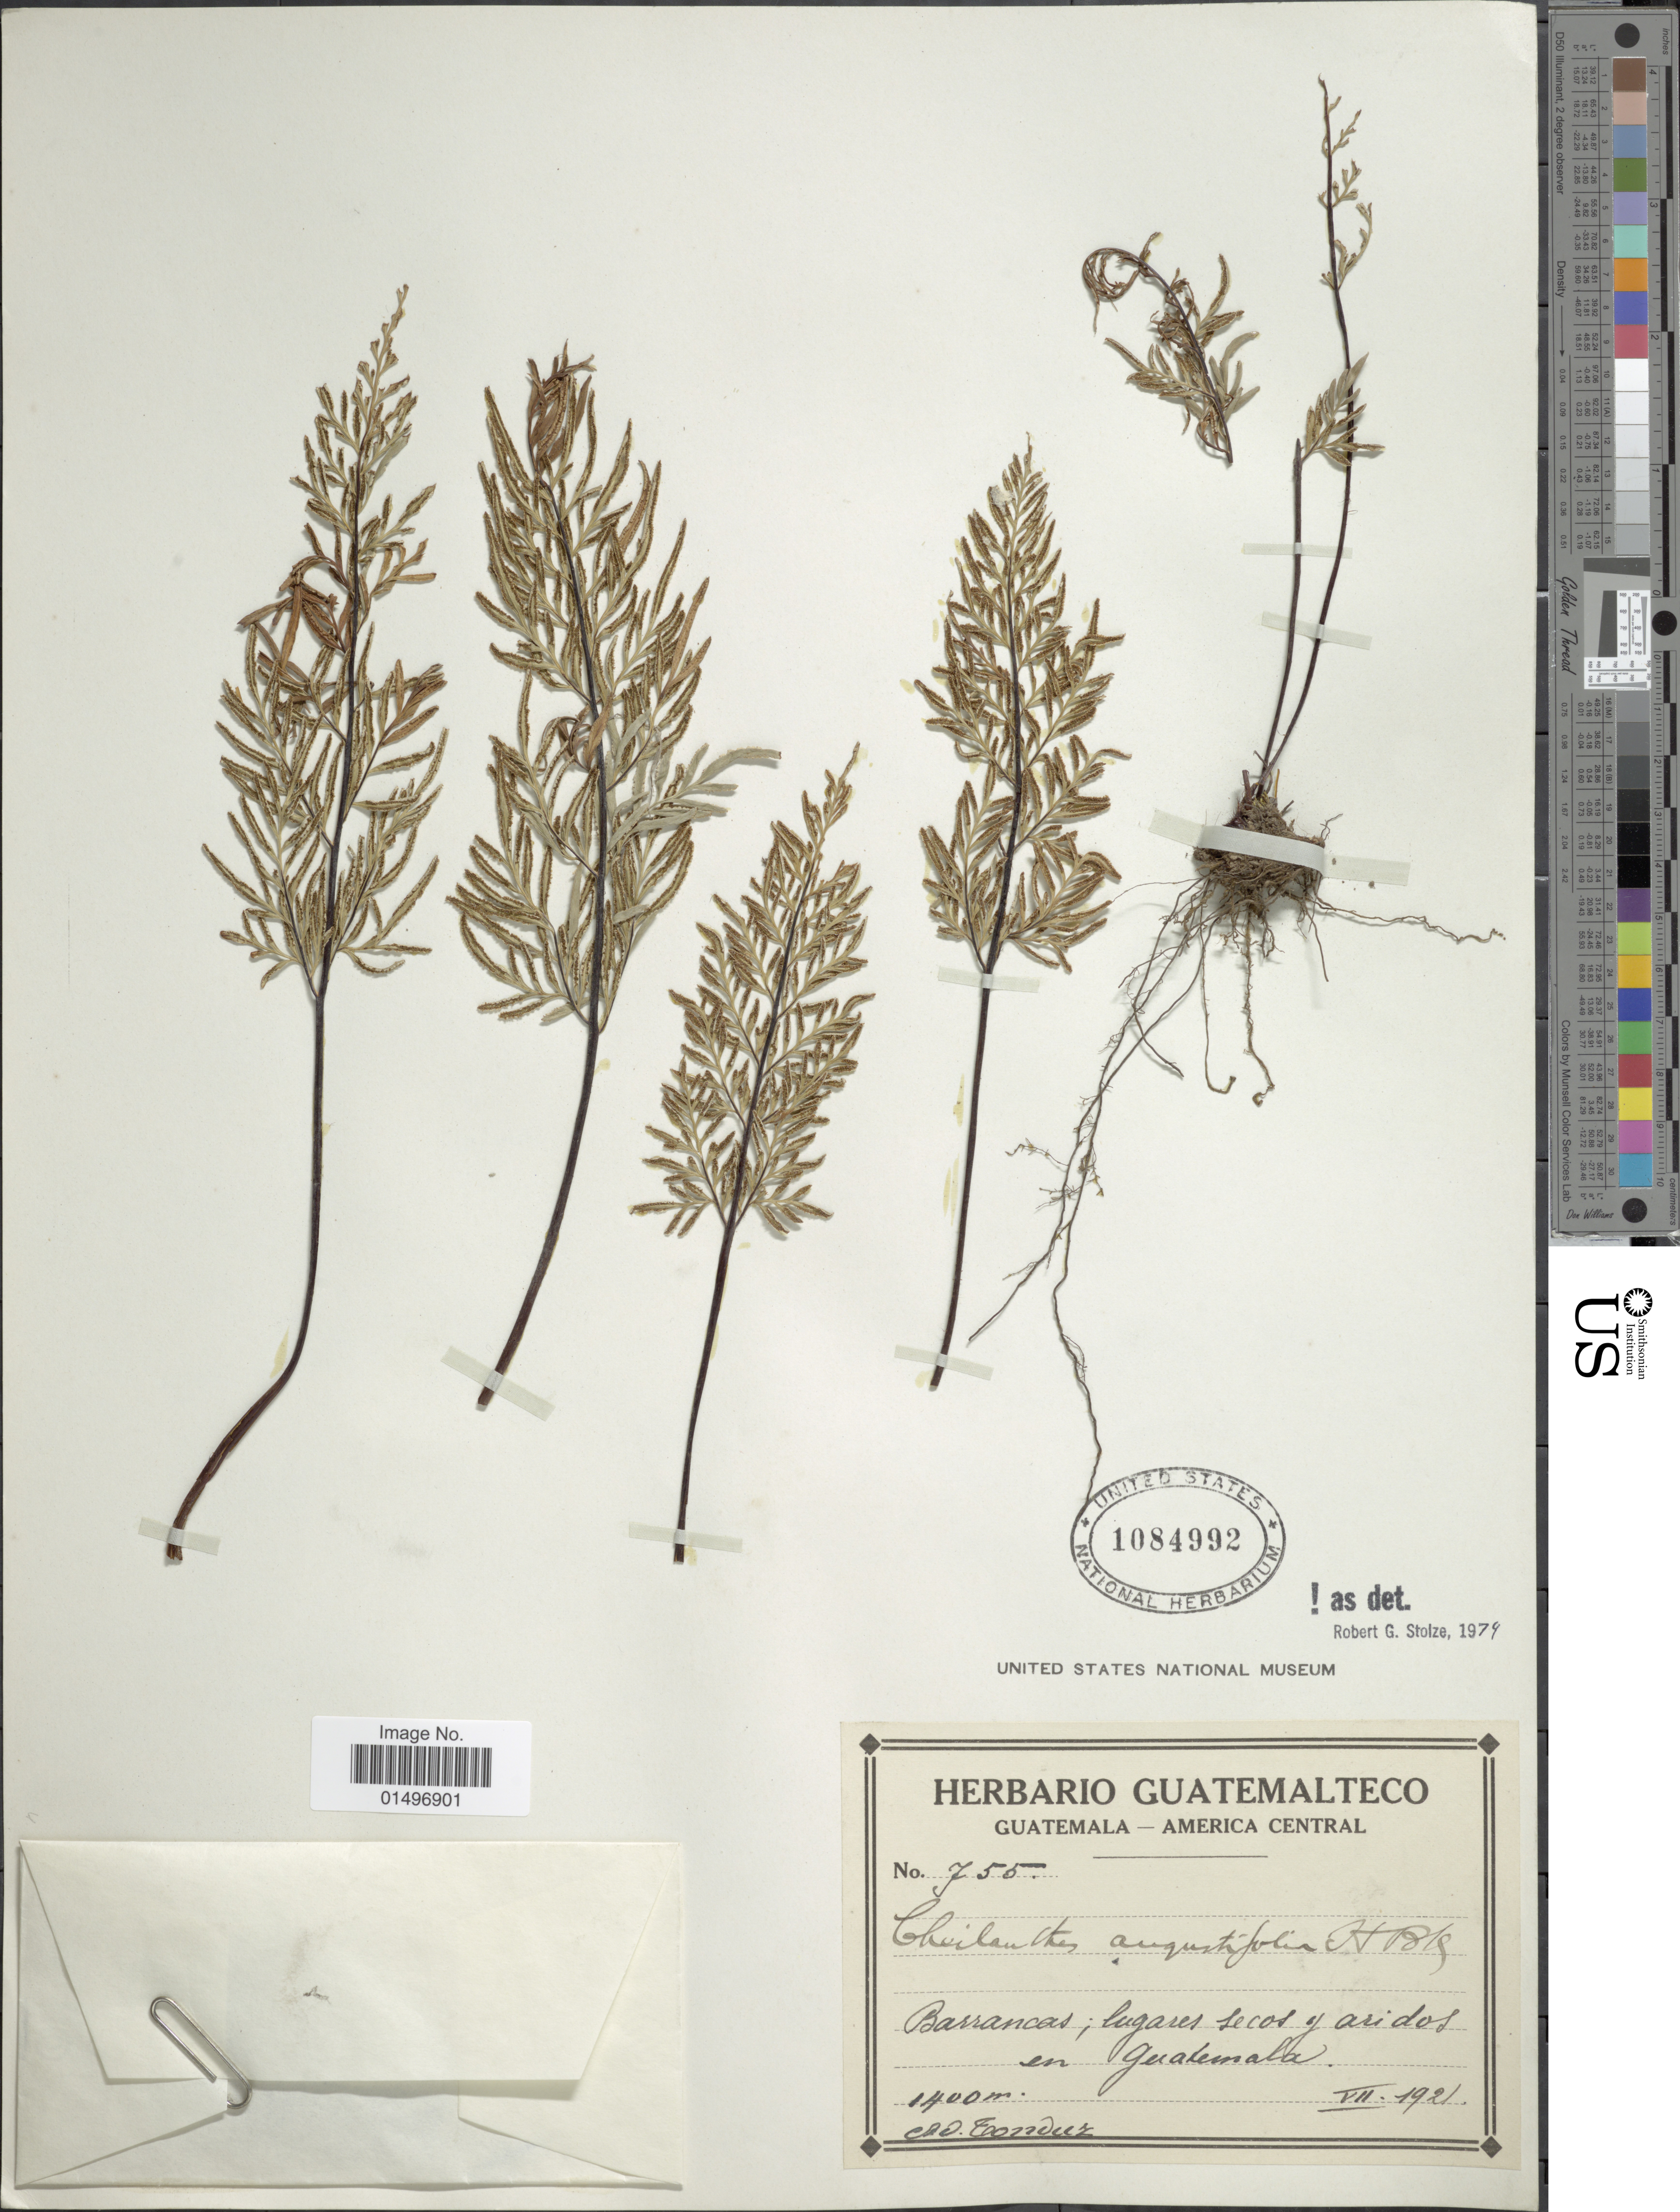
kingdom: Plantae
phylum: Tracheophyta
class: Polypodiopsida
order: Polypodiales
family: Pteridaceae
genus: Gaga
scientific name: Gaga angustifolia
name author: (Kunth) Fay W. Li & Windham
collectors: A. Tonduz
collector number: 755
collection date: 1921-07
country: Guatemala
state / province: Guatemala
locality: Guatemala, America Central, Barrancas; lugares secos y aridos en Guatemala.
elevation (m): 1400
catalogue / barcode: US 1084992